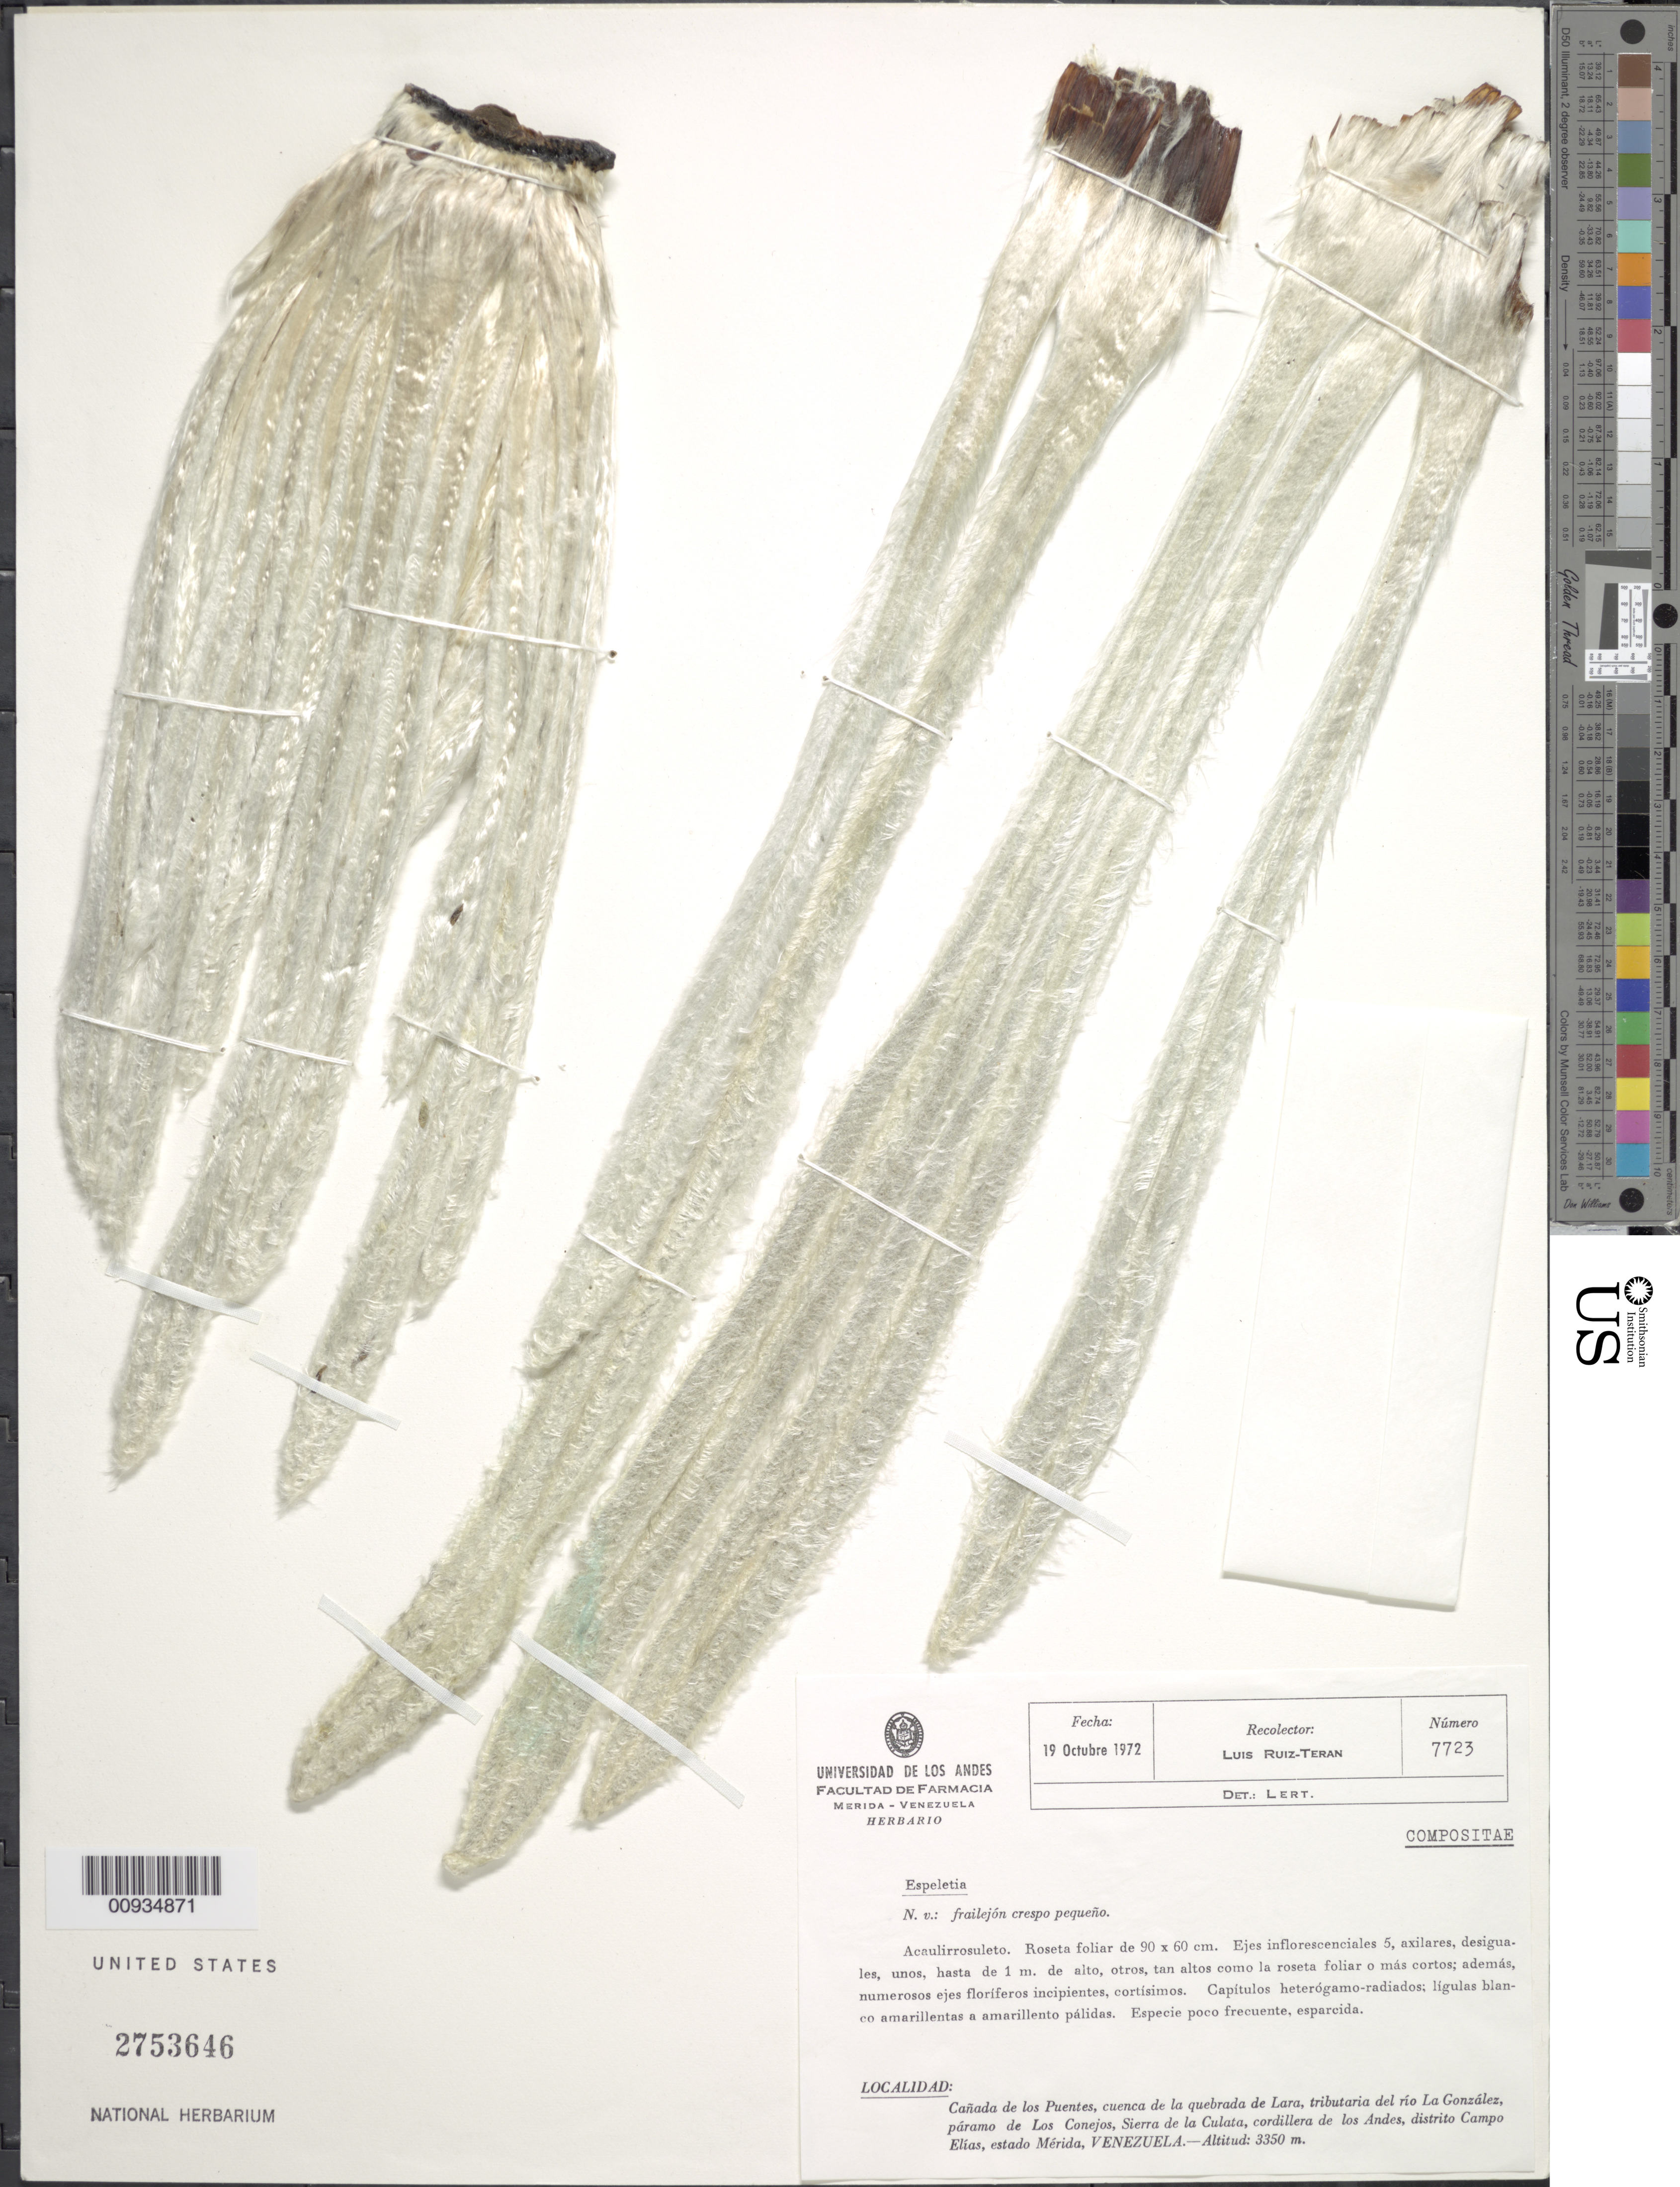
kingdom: Plantae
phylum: Tracheophyta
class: Magnoliopsida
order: Asterales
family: Asteraceae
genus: Espeletiopsis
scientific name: Espeletiopsis pozoensis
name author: (Cuatrec.) Cuatrec.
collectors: L. Teran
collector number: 7723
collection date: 1972-10-19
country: Venezuela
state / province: Mérida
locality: Canada de los Puentes, cuenca de la quebrada de Lara, tributaria del rio La Gonzalez, paramo de Los Conejos, Sierra de la Culata, Cordillera de Los Andes, Distrito Campo Elias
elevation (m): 3350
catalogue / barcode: US 2753646